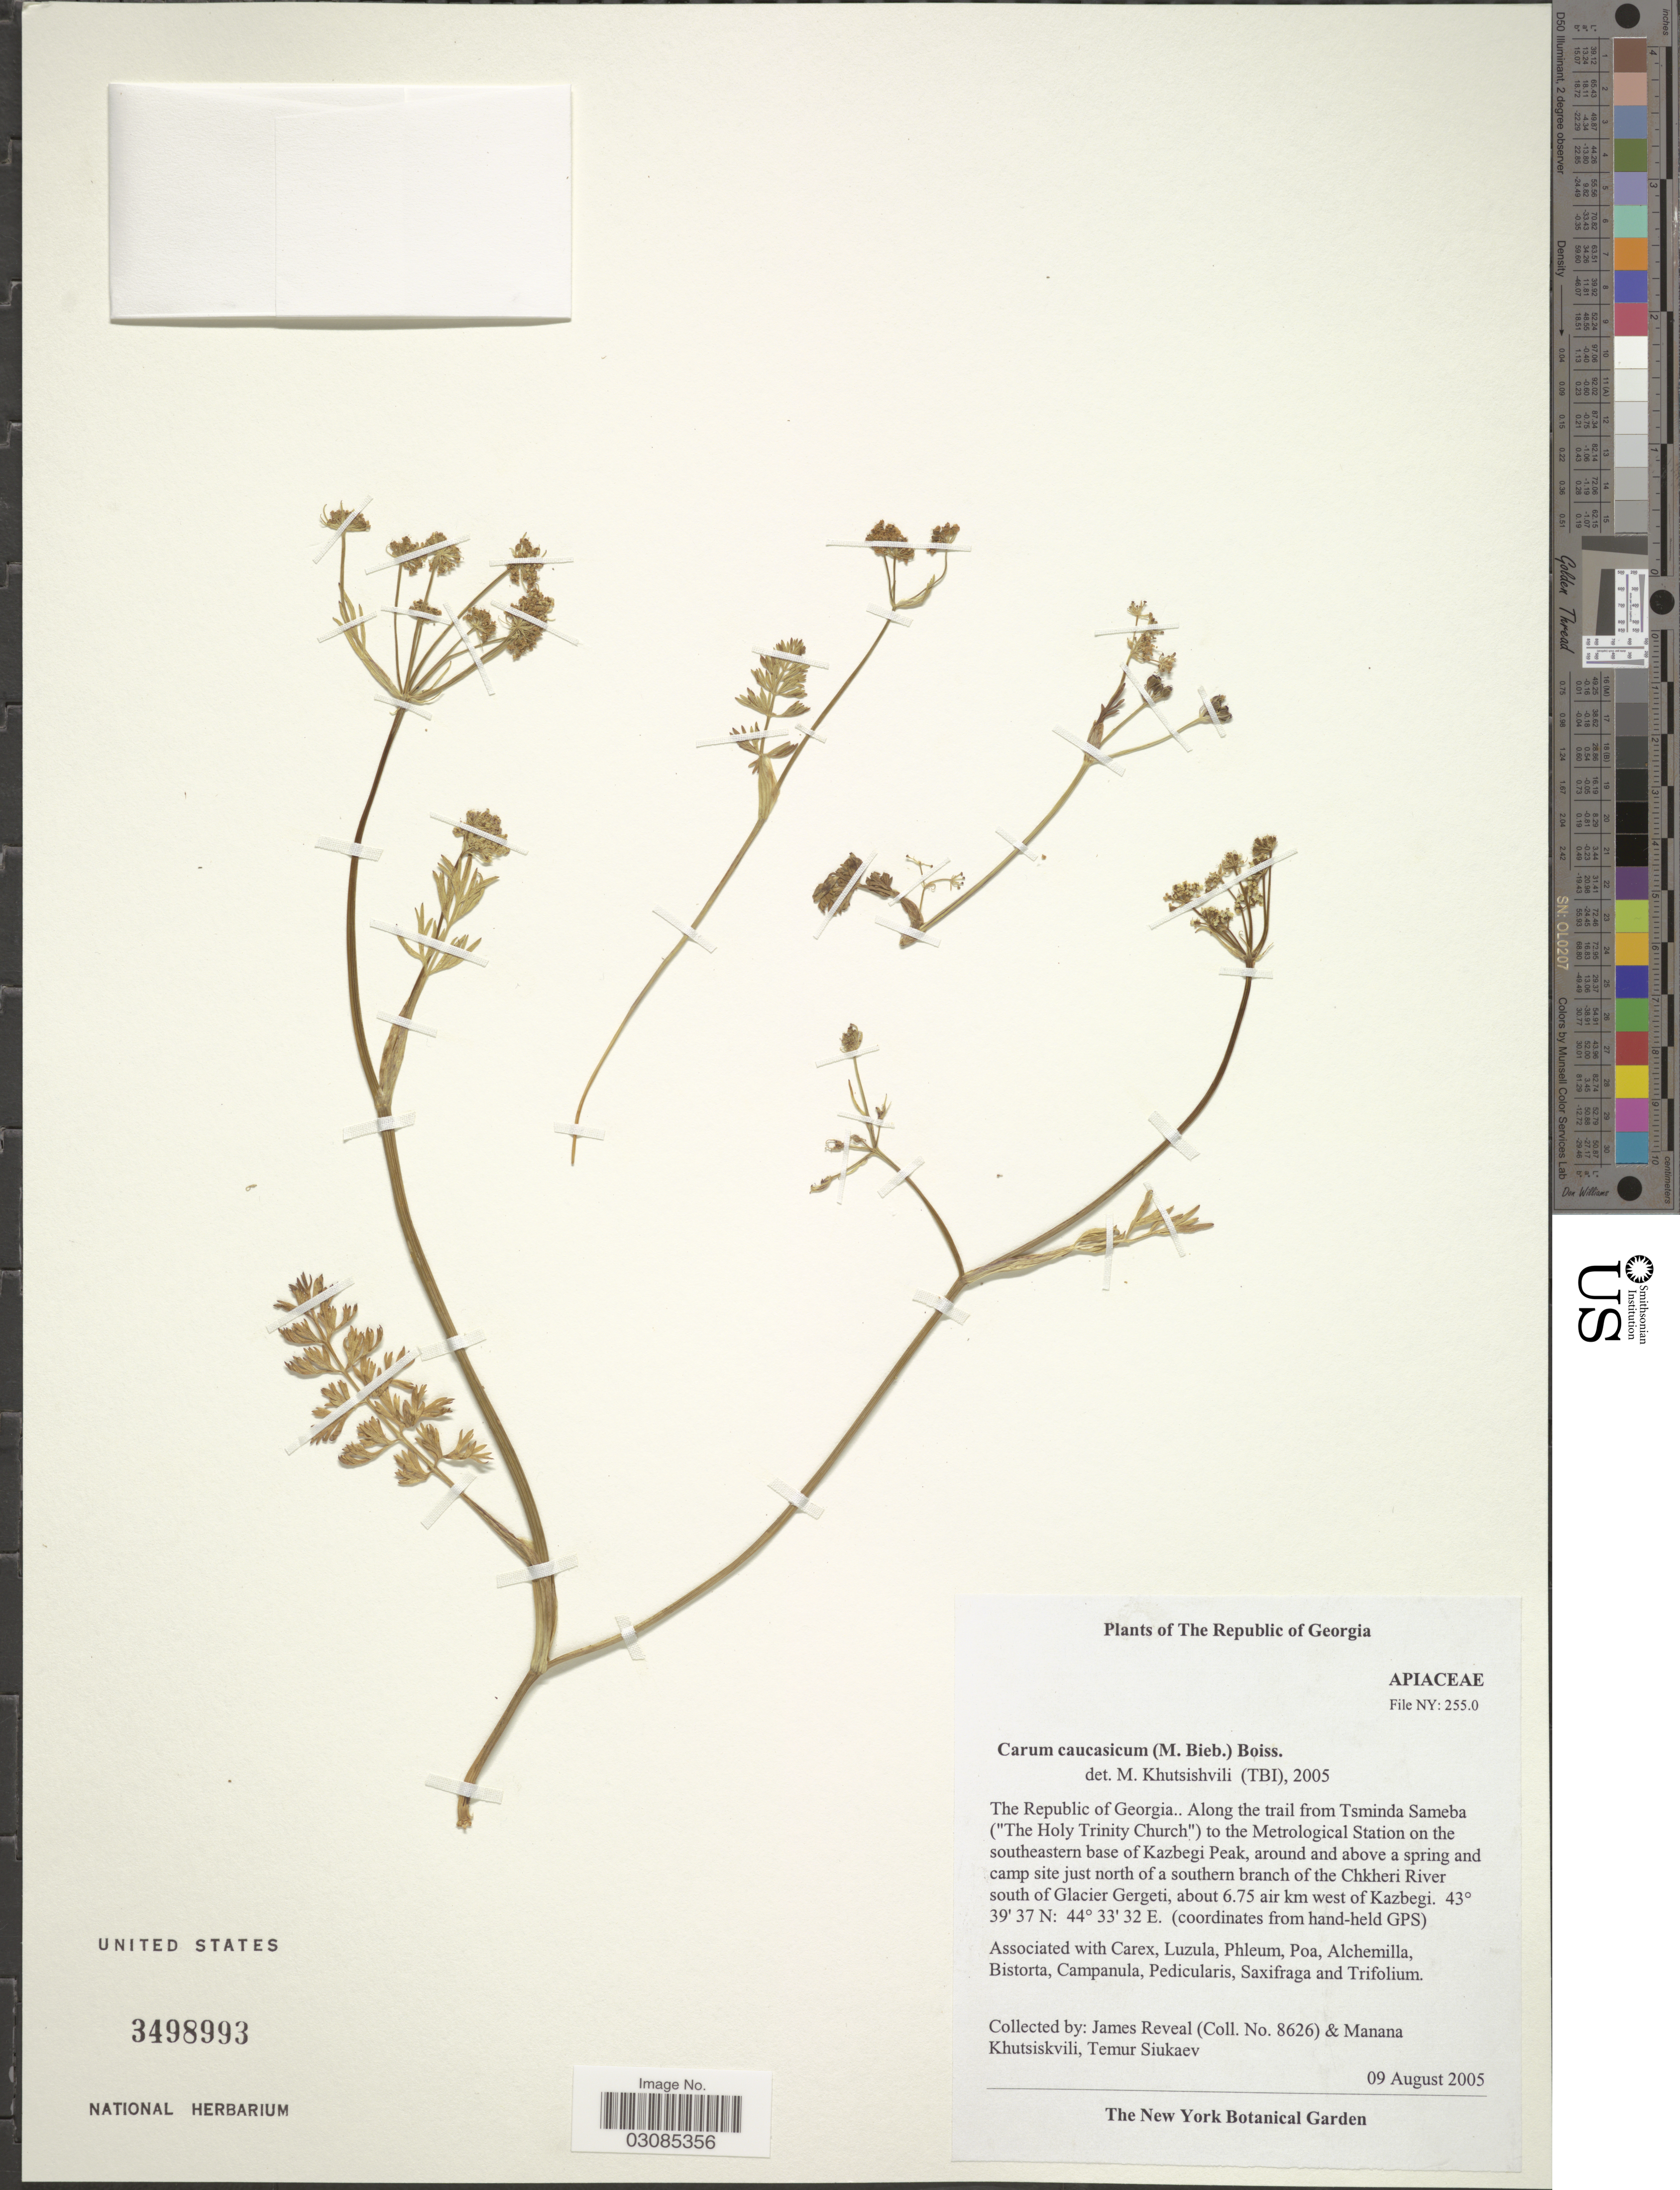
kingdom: Plantae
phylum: Tracheophyta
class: Magnoliopsida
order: Apiales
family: Apiaceae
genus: Carum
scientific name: Carum caucasicum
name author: Boiss.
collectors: J. Reveal, M. Khutsiskvili & T. Siukaev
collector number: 8626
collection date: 2005-08-09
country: Georgia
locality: The Republic of Georgia.. Along the trail from Tsminda Sameba ("The Holy Trinity Church") to the Metrological Station on the southeastern base of Kazbegi Peak, around and above a spring and camp site just north of a southern branch of the Chkheri River south of Glacier Gergeti, about 6.75 air km west of Kazbegi.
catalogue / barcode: US 3498993